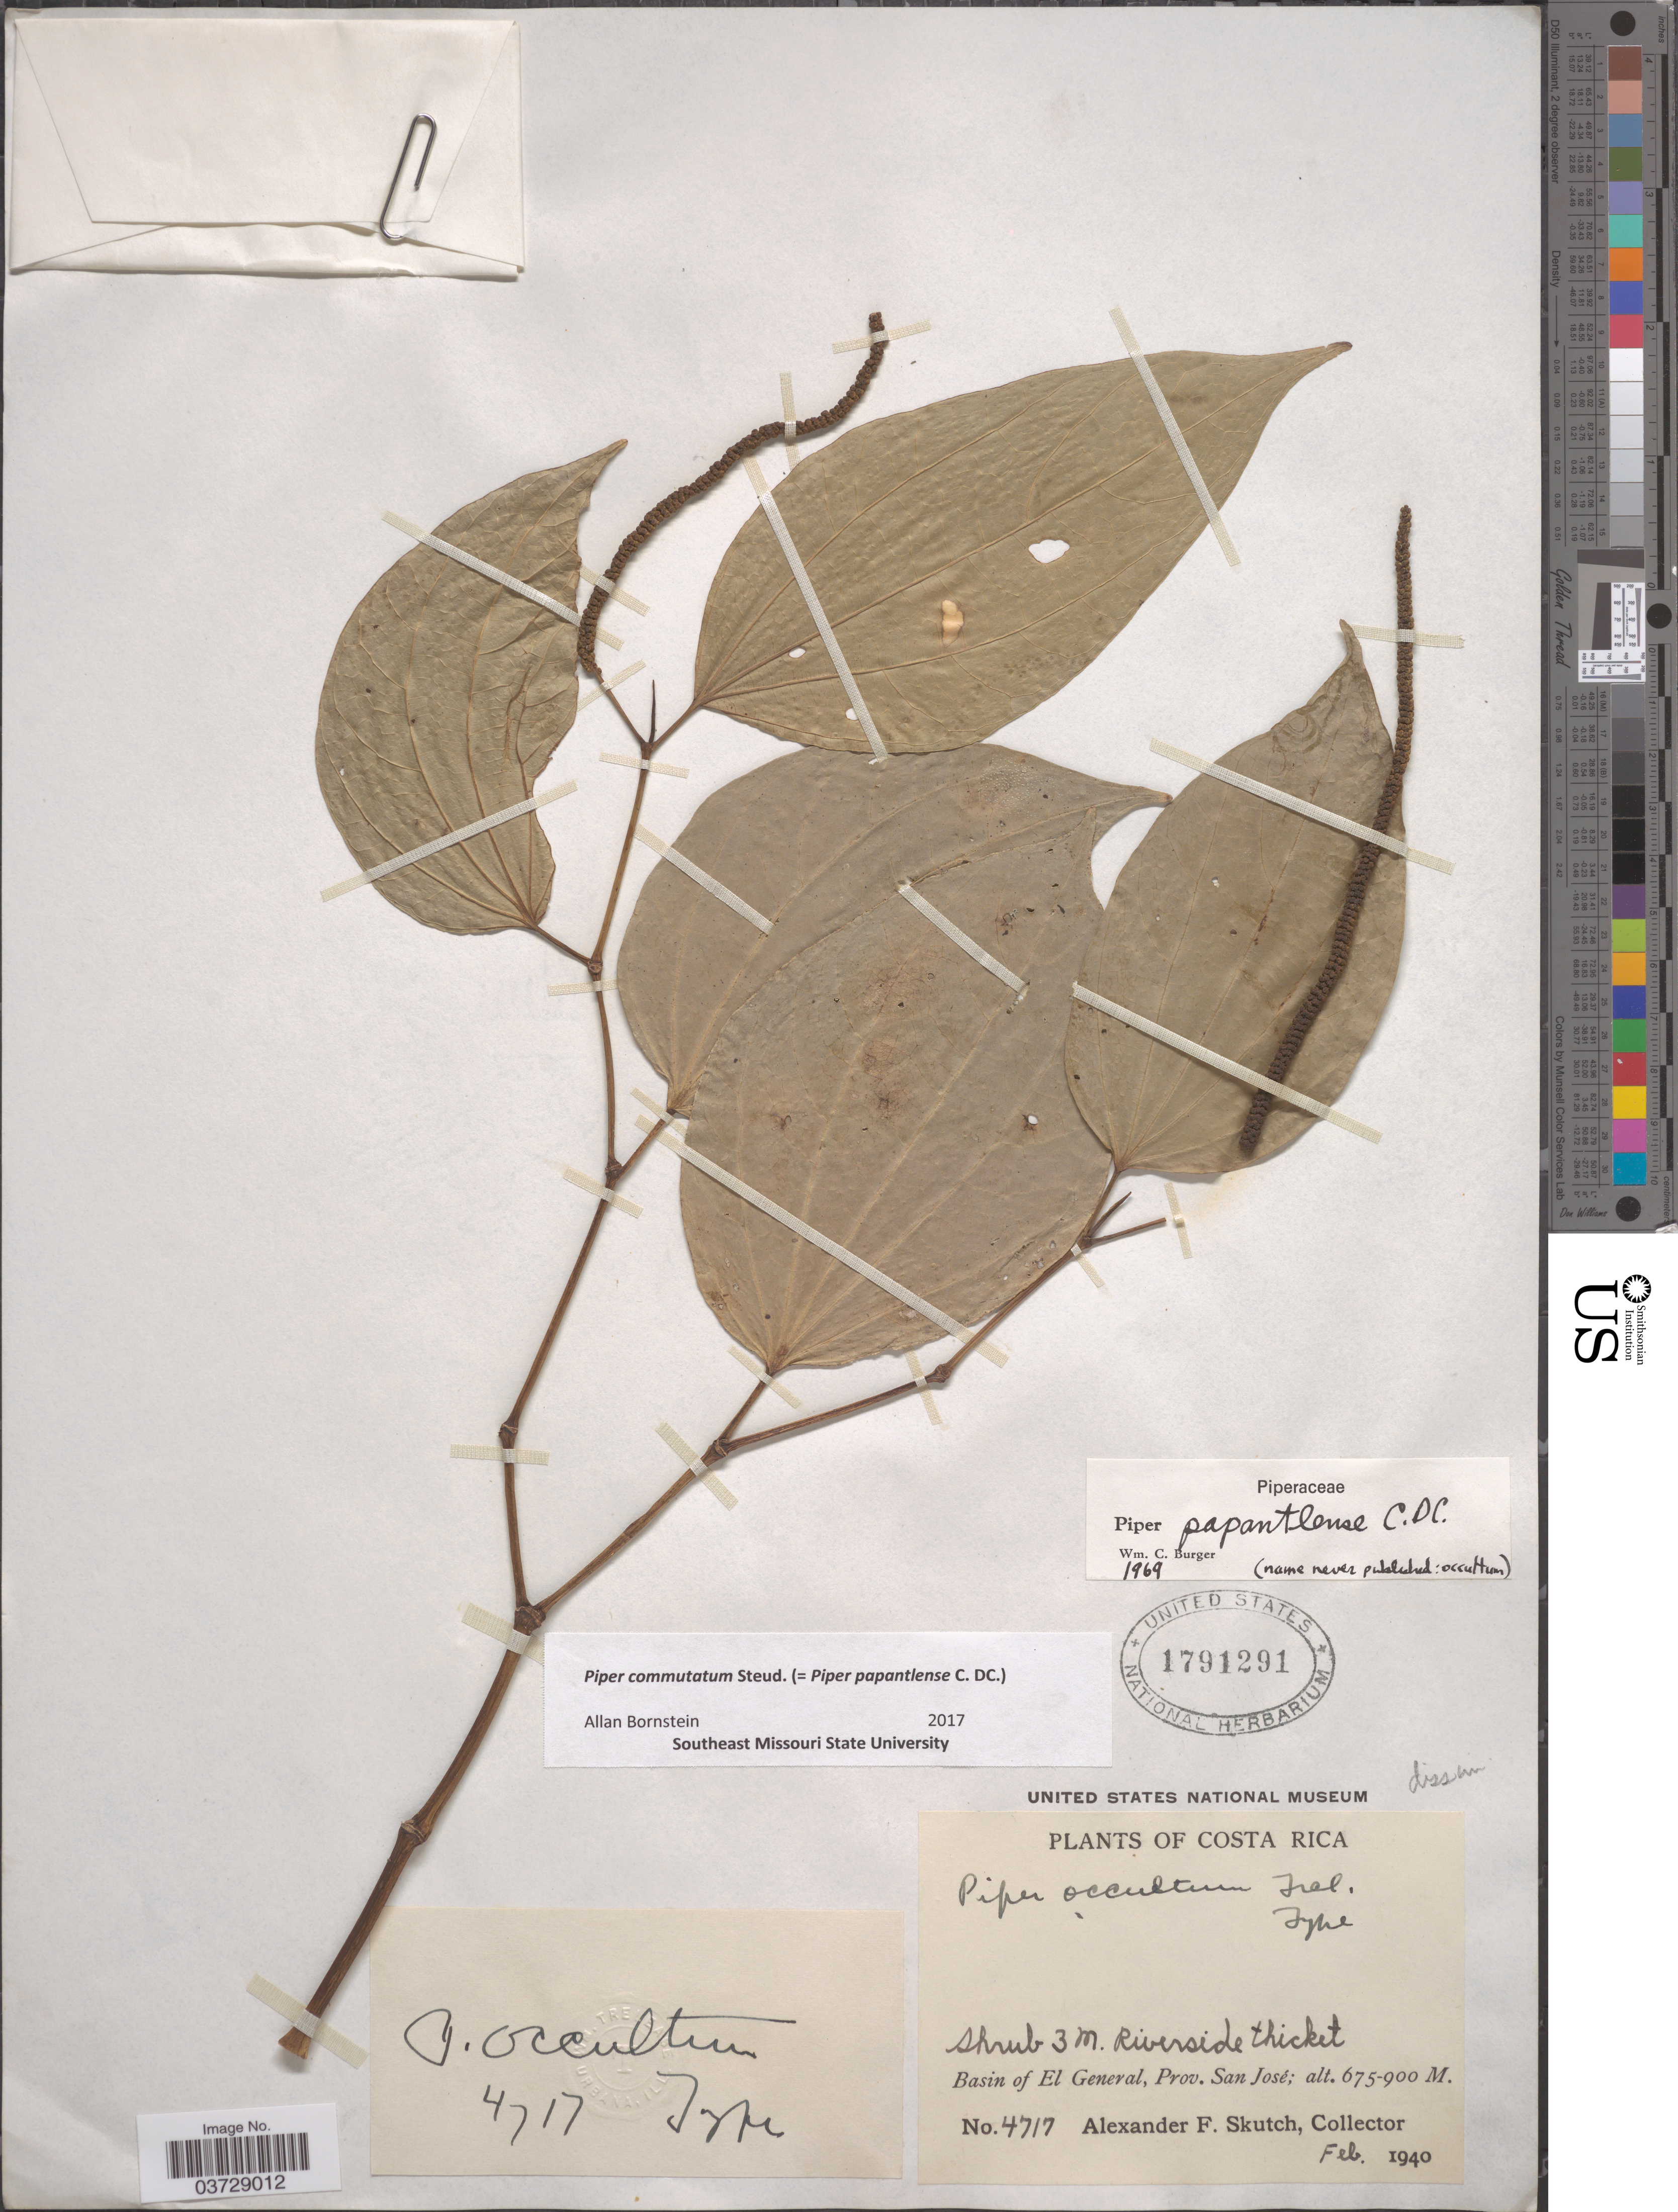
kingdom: Plantae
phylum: Tracheophyta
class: Magnoliopsida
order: Piperales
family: Piperaceae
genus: Piper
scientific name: Piper commutatum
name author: Steud.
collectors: A. F. Skutch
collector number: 4717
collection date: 1940-02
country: Costa Rica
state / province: San José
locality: Basin of El General.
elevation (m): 675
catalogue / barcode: US 1791291